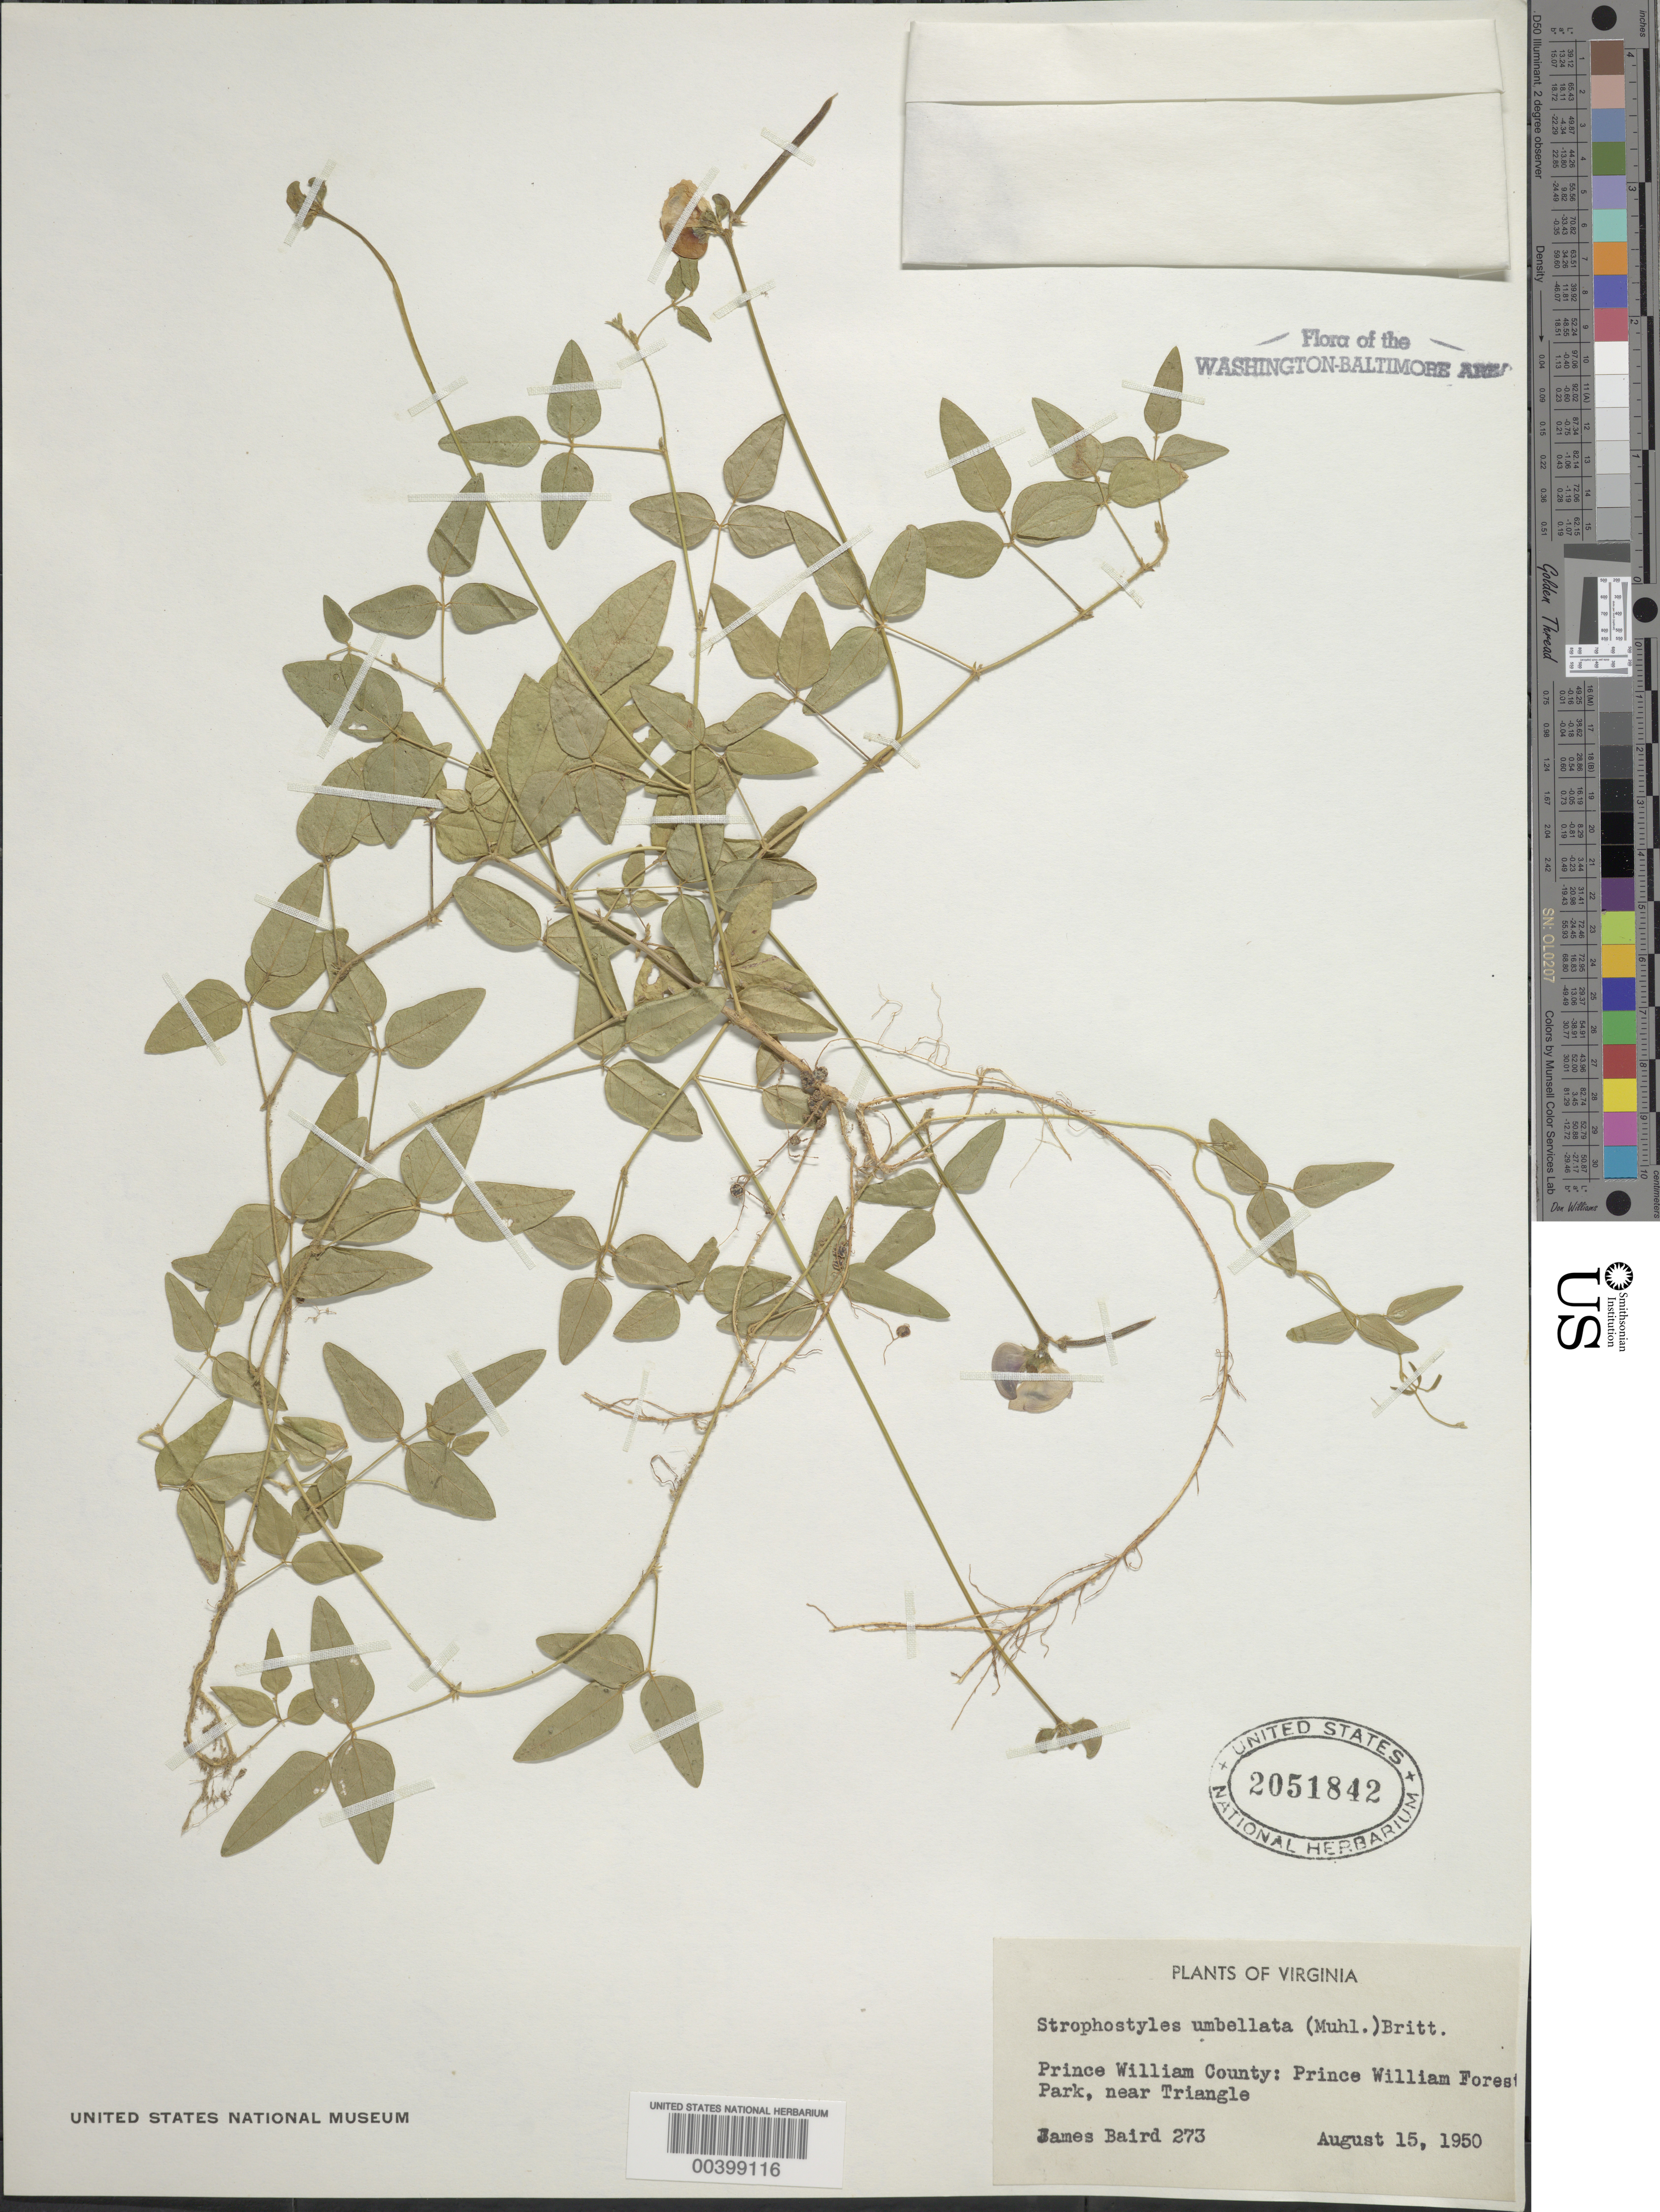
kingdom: Plantae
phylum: Tracheophyta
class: Magnoliopsida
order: Fabales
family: Fabaceae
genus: Strophostyles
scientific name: Strophostyles umbellata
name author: (Muhl. ex Willd.) Britton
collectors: J. Baird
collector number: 273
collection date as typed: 15 Aug 1950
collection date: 1950-08-15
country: United States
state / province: Virginia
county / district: Prince William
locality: Prince William Forest Park near Triangle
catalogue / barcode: US 2051842